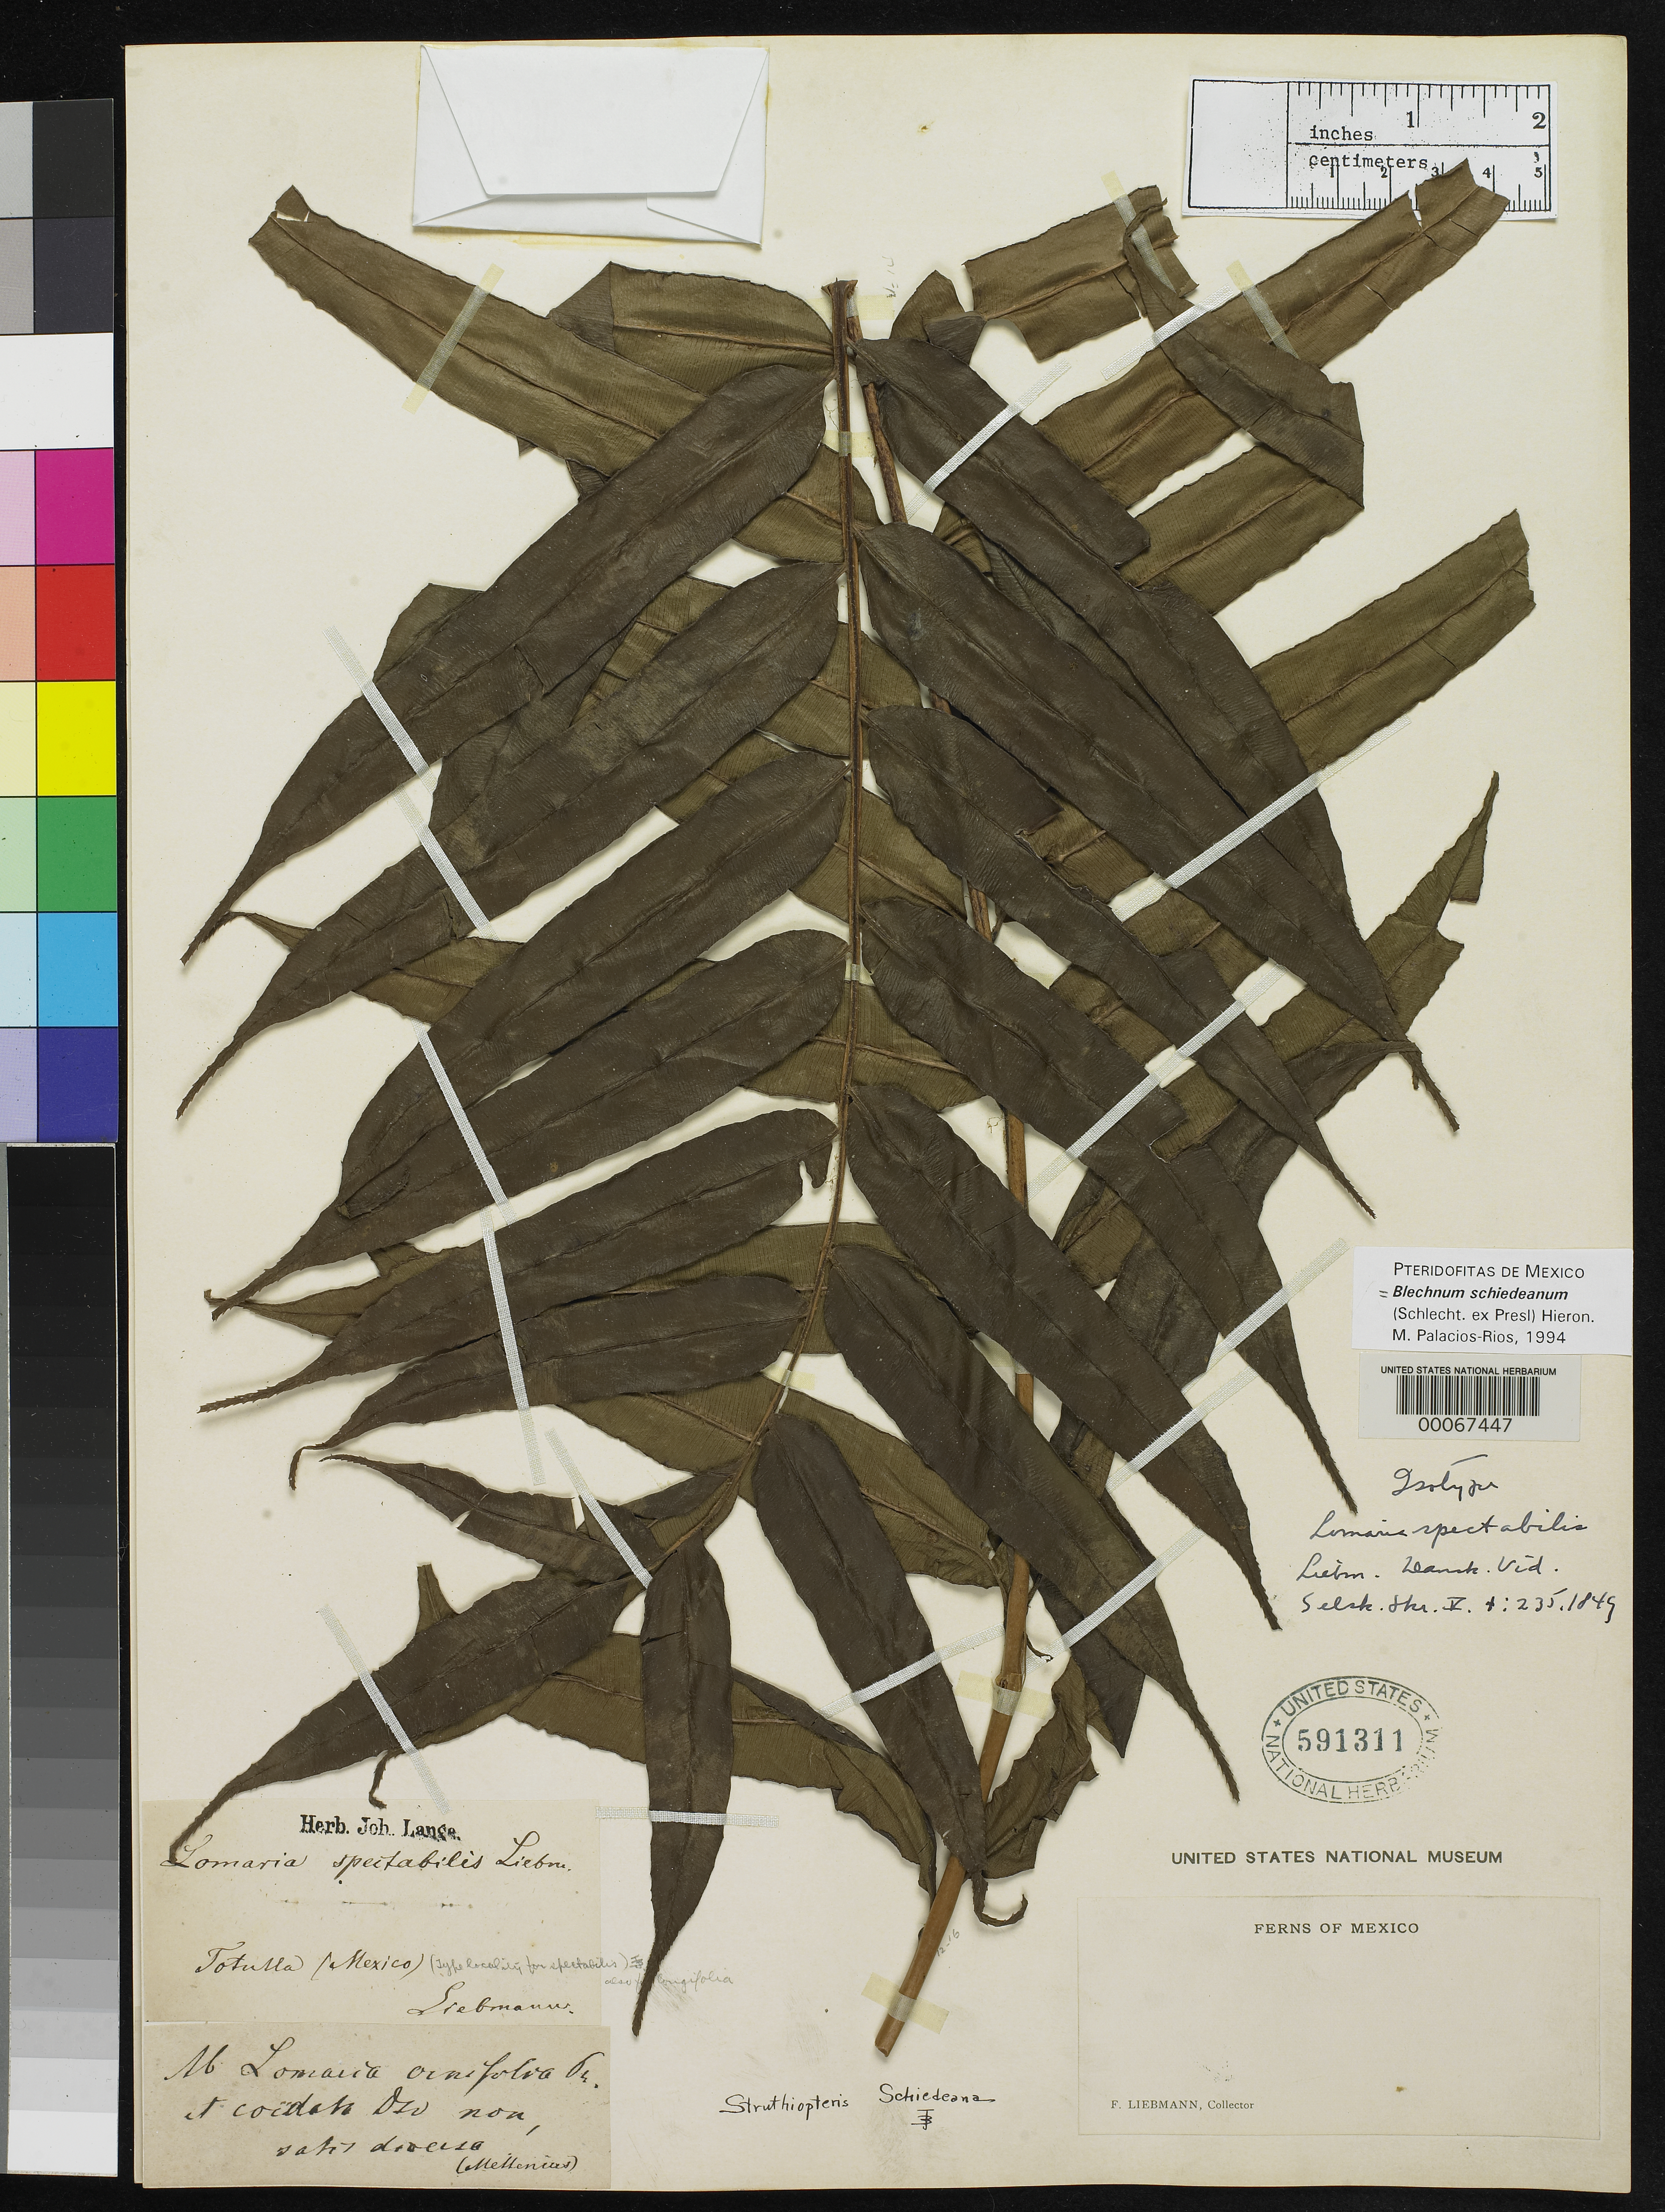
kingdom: Plantae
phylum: Tracheophyta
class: Polypodiopsida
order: Polypodiales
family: Blechnaceae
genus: Lomaria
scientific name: Lomaria spectabilis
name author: Liebm.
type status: Type Collection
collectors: F. M. Liebmann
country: Mexico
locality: E of Monserrat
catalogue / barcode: US 591311